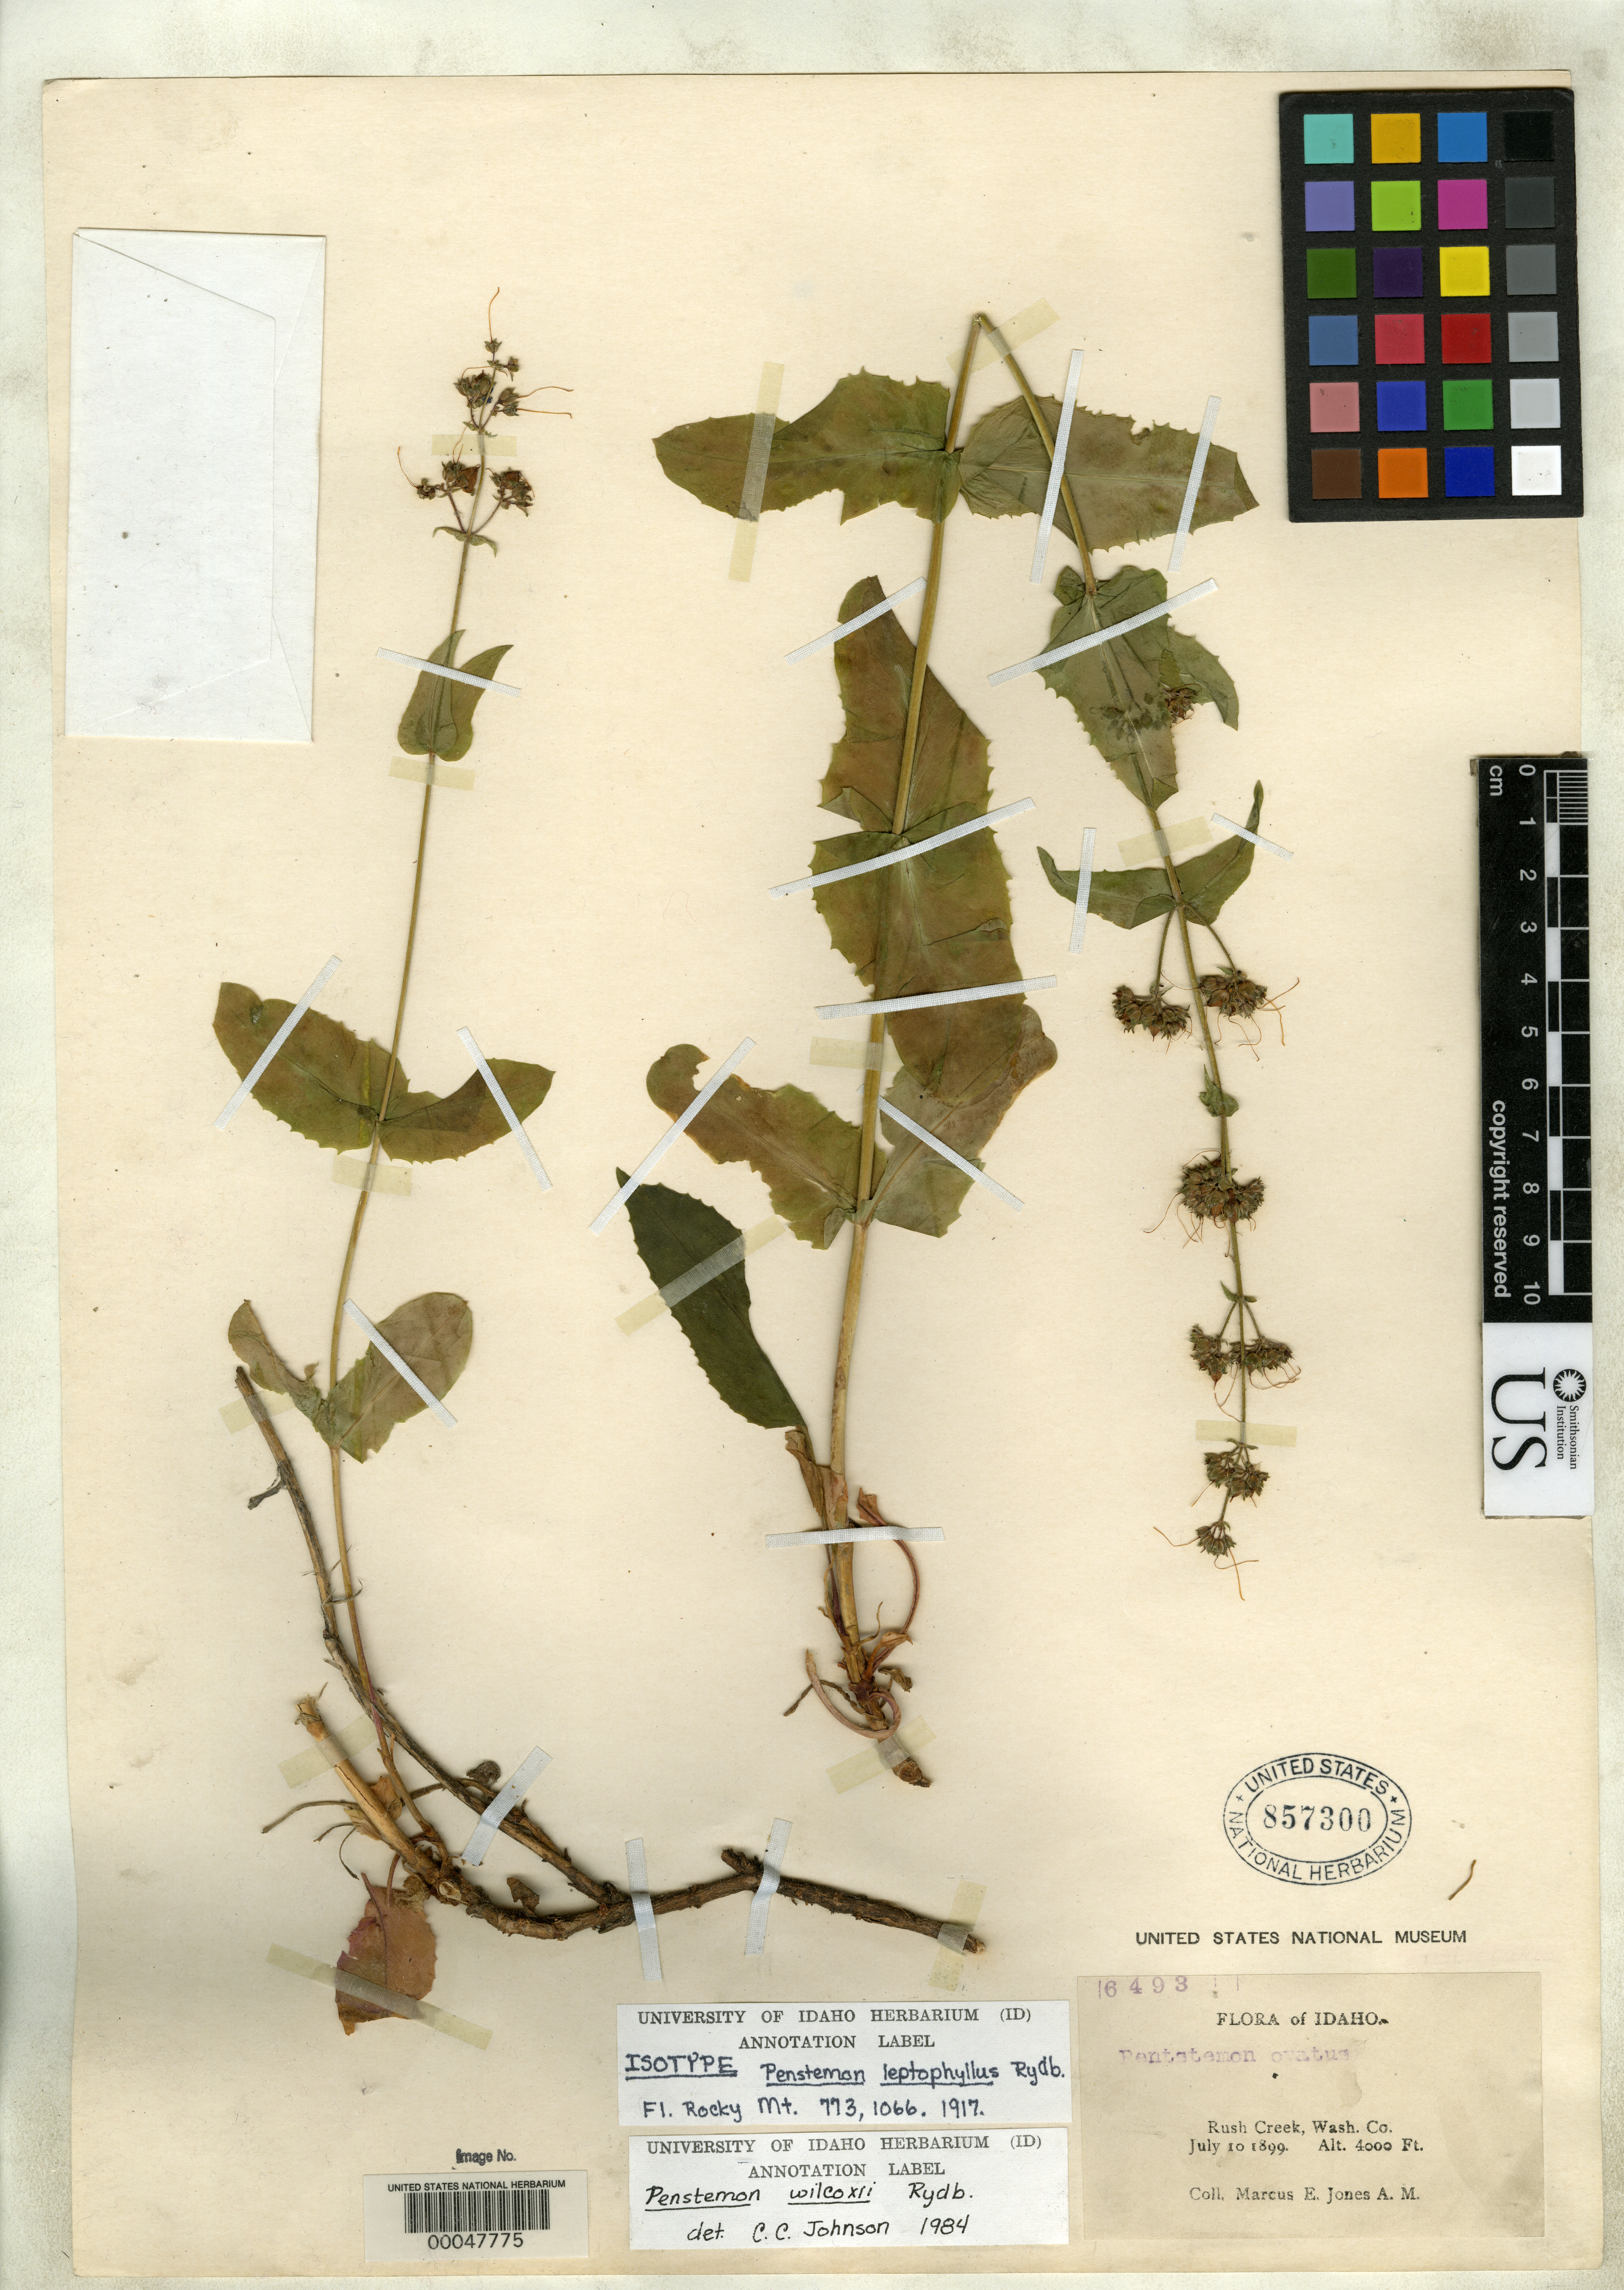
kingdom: Plantae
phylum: Tracheophyta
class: Magnoliopsida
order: Lamiales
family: Plantaginaceae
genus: Penstemon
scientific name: Penstemon leptophyllus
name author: Rydb.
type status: Isotype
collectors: M. E. Jones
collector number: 6493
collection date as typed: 10 Jul 1899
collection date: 1899-07-10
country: United States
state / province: Idaho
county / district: Washington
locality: Rush Creek.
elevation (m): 1219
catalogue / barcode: US 857300